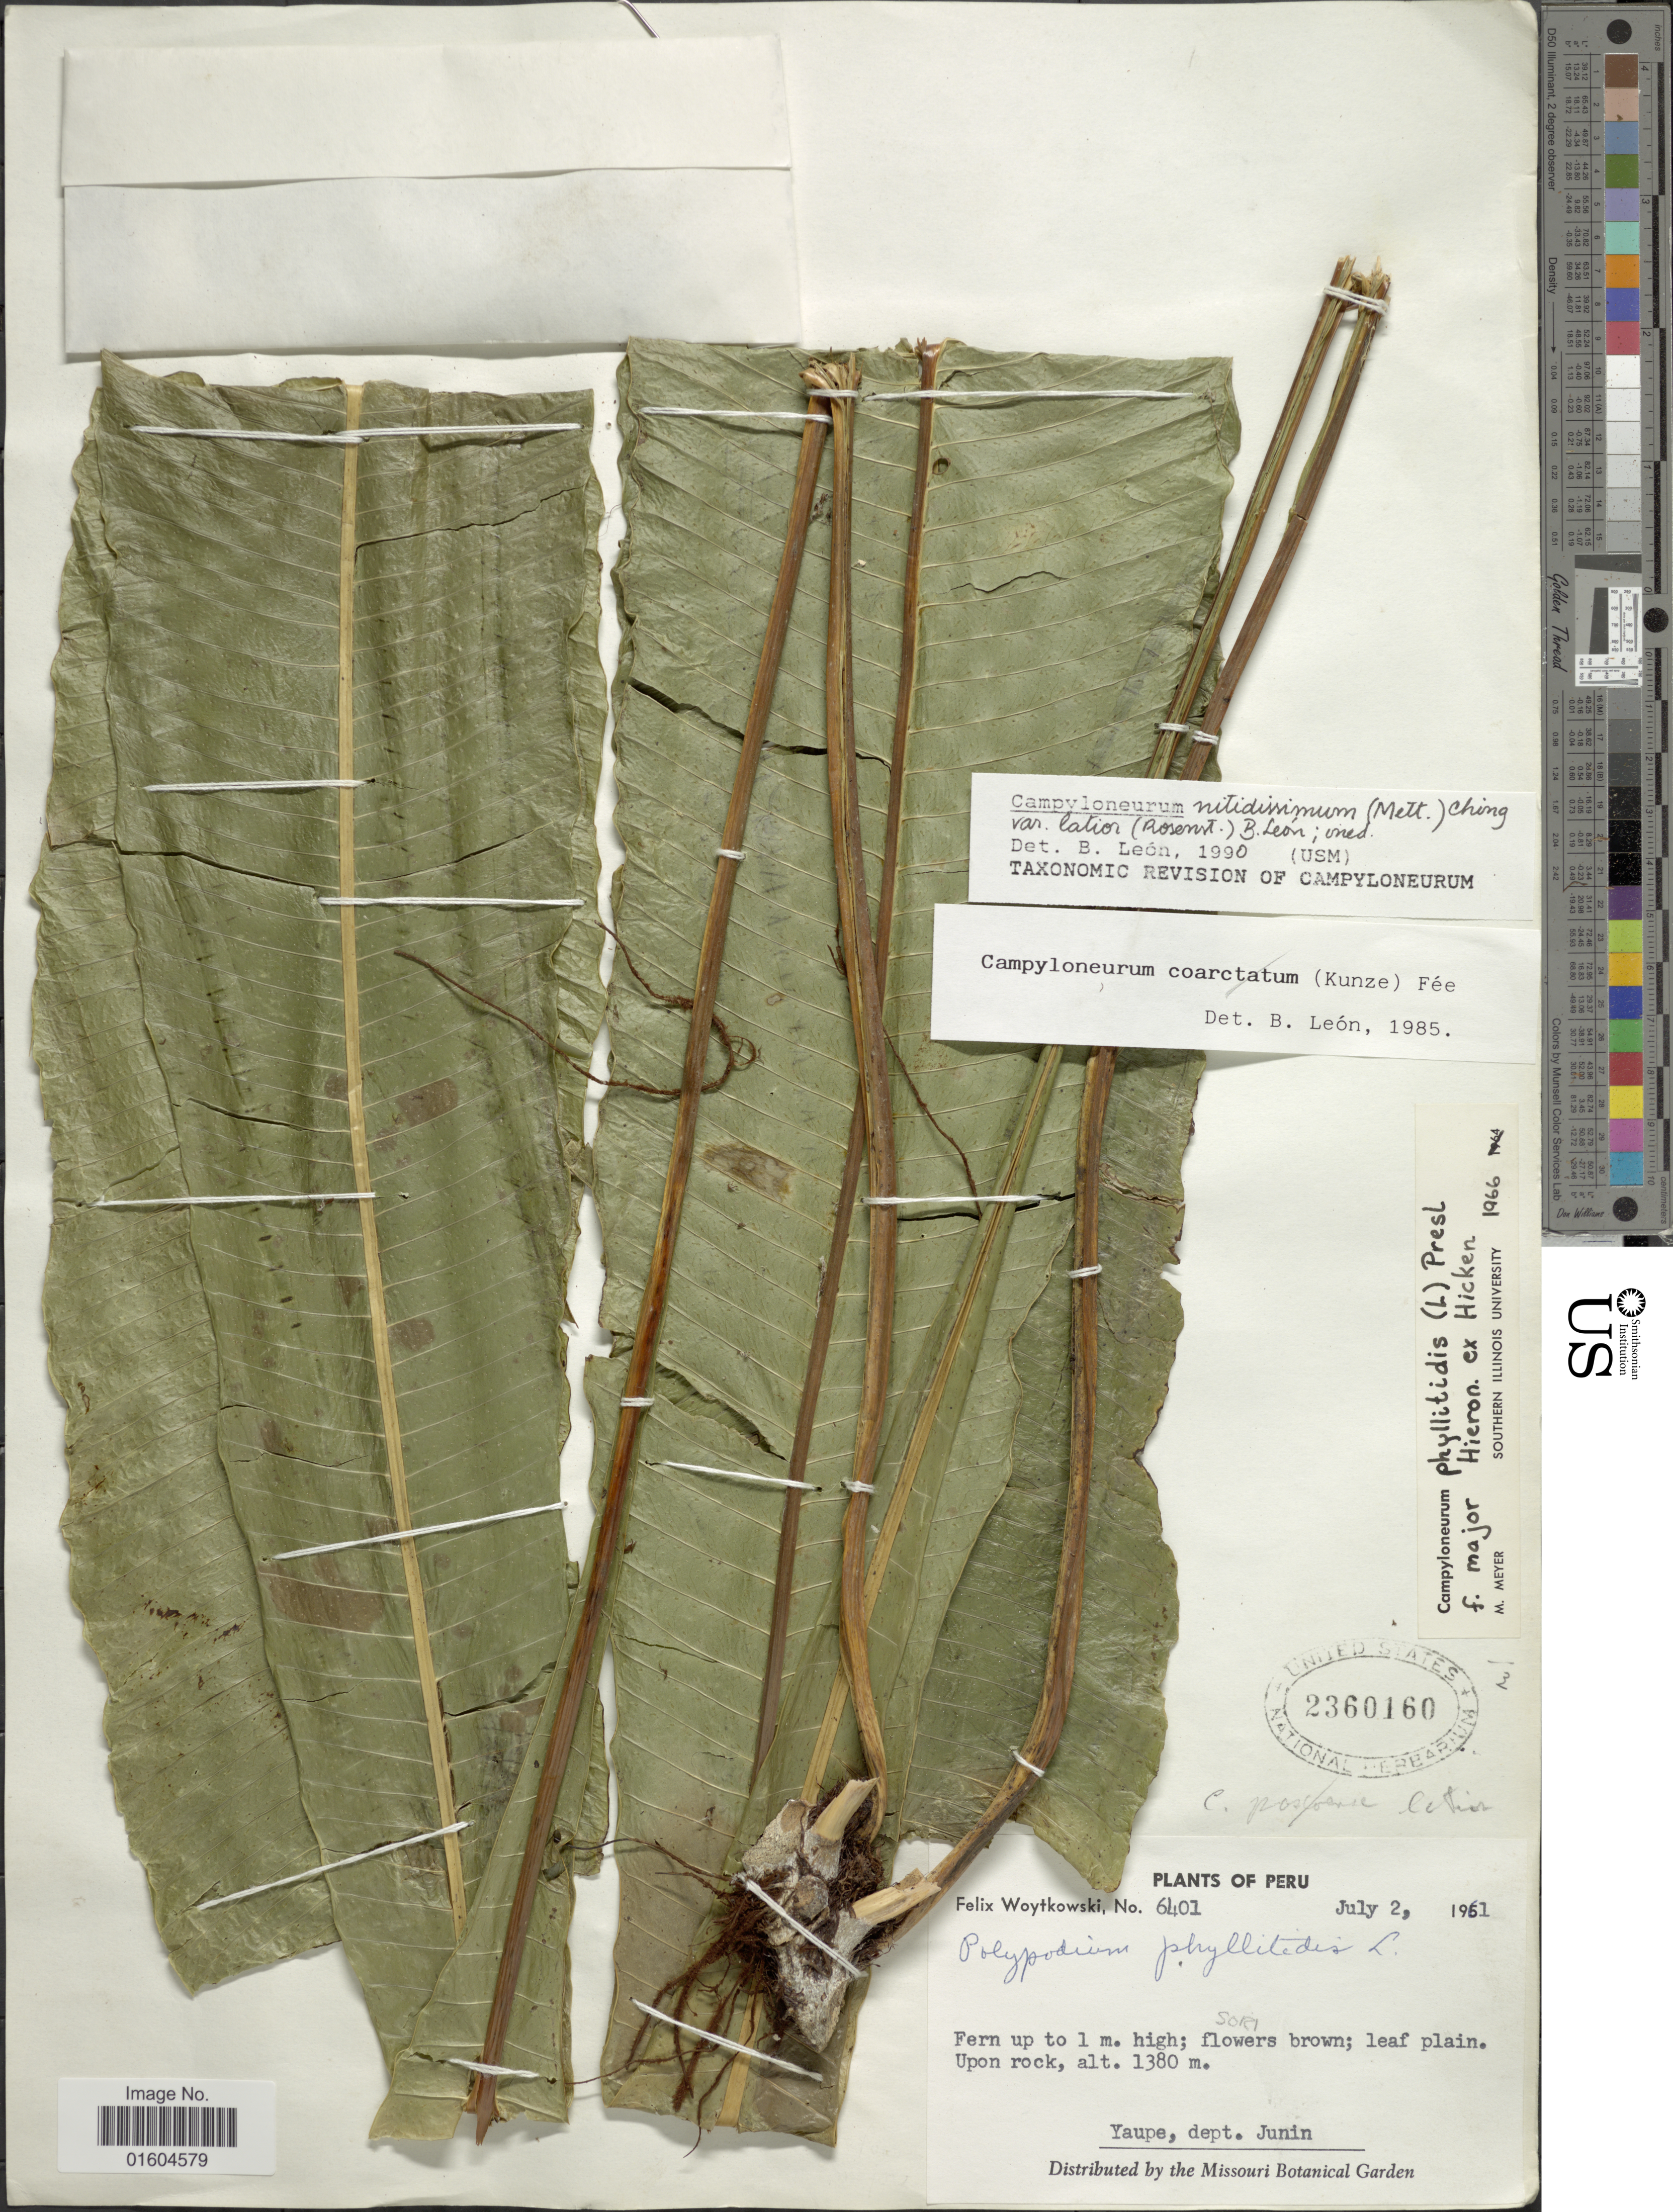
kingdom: Plantae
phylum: Tracheophyta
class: Polypodiopsida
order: Polypodiales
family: Polypodiaceae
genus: Campyloneurum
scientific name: Campyloneurum nitidissimum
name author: (Mett.) Ching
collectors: F. Woytkowski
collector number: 6401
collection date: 1961-07-02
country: Peru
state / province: Junín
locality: Peru, Yaupe, dept. Junin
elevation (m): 1380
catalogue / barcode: US 2360160